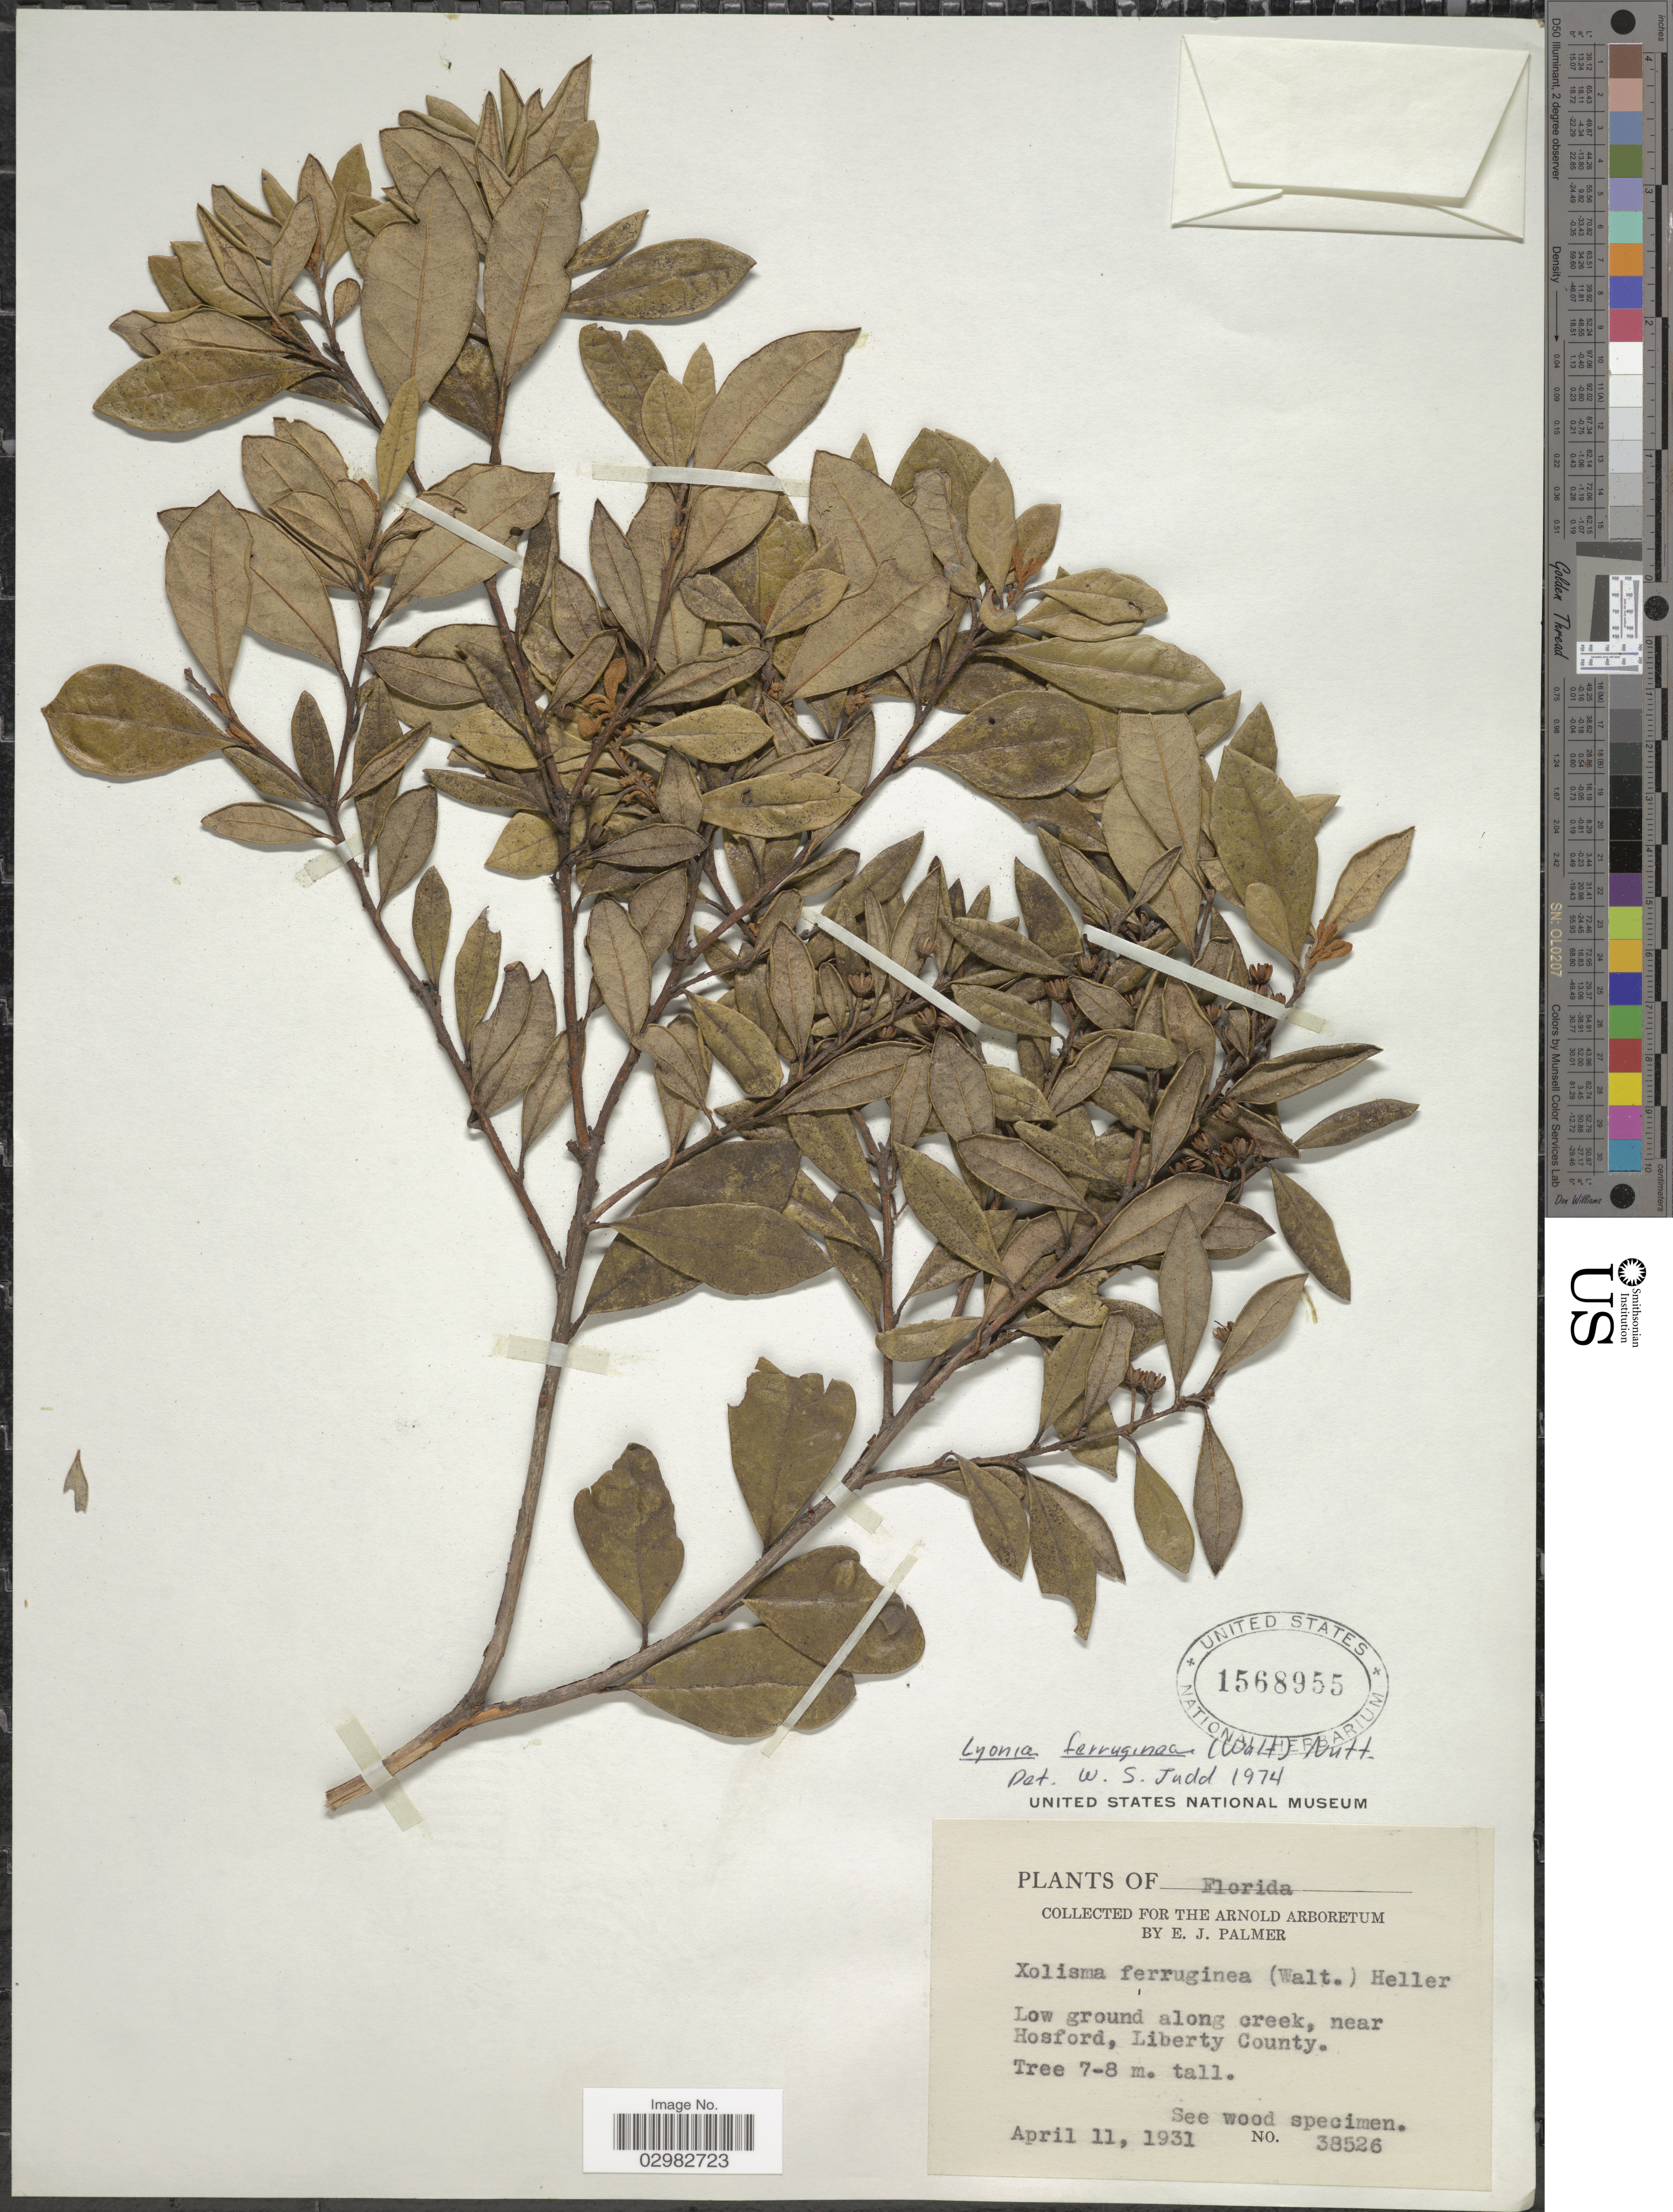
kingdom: Plantae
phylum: Tracheophyta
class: Magnoliopsida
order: Ericales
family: Ericaceae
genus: Lyonia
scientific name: Lyonia ferruginea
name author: (Walter) Nutt.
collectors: E. J. Palmer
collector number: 38526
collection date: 1931-04-11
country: United States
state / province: Florida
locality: Low ground along creek, near Hosford, Liberty County.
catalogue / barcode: US 1568955